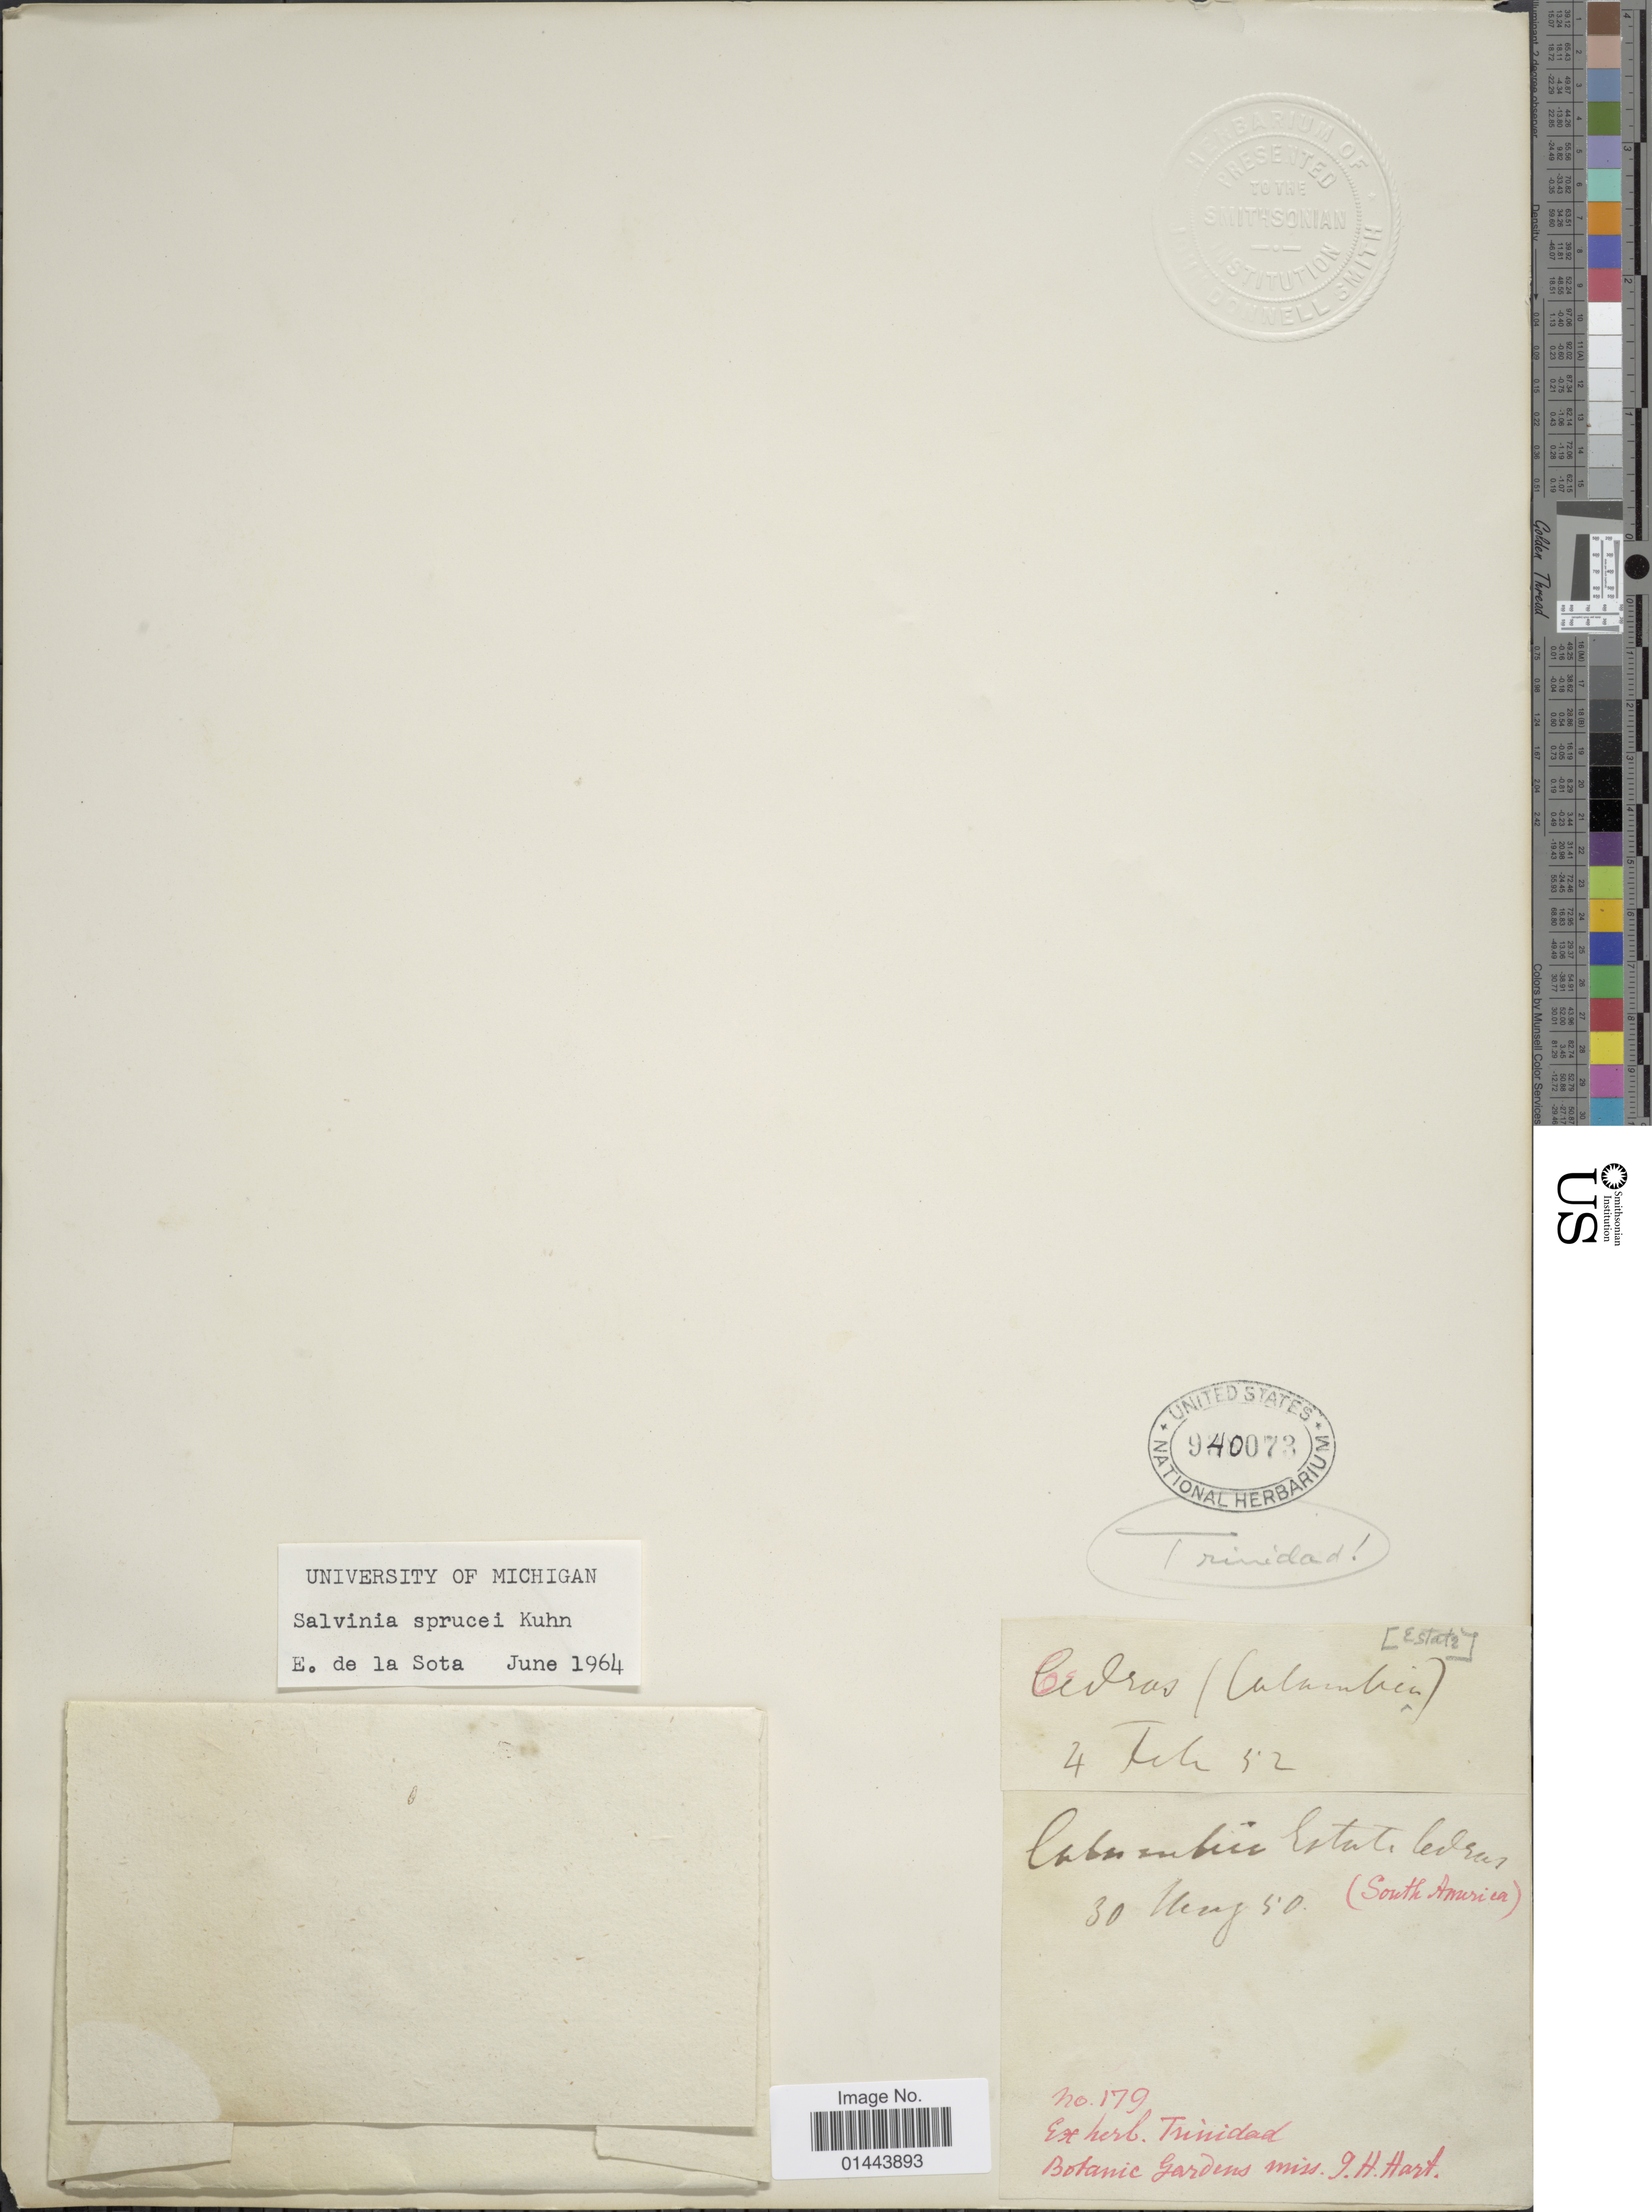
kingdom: Plantae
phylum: Tracheophyta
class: Polypodiopsida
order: Salviniales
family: Salviniaceae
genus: Salvinia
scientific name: Salvinia sprucei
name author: Kuhn ex Mart.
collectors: J. H. Hart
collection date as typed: Transcribed d/m/y: 30/5/50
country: Trinidad and Tobago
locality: Cedras / Columbia Estate (South America), Botanic Gardens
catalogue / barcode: US 940073